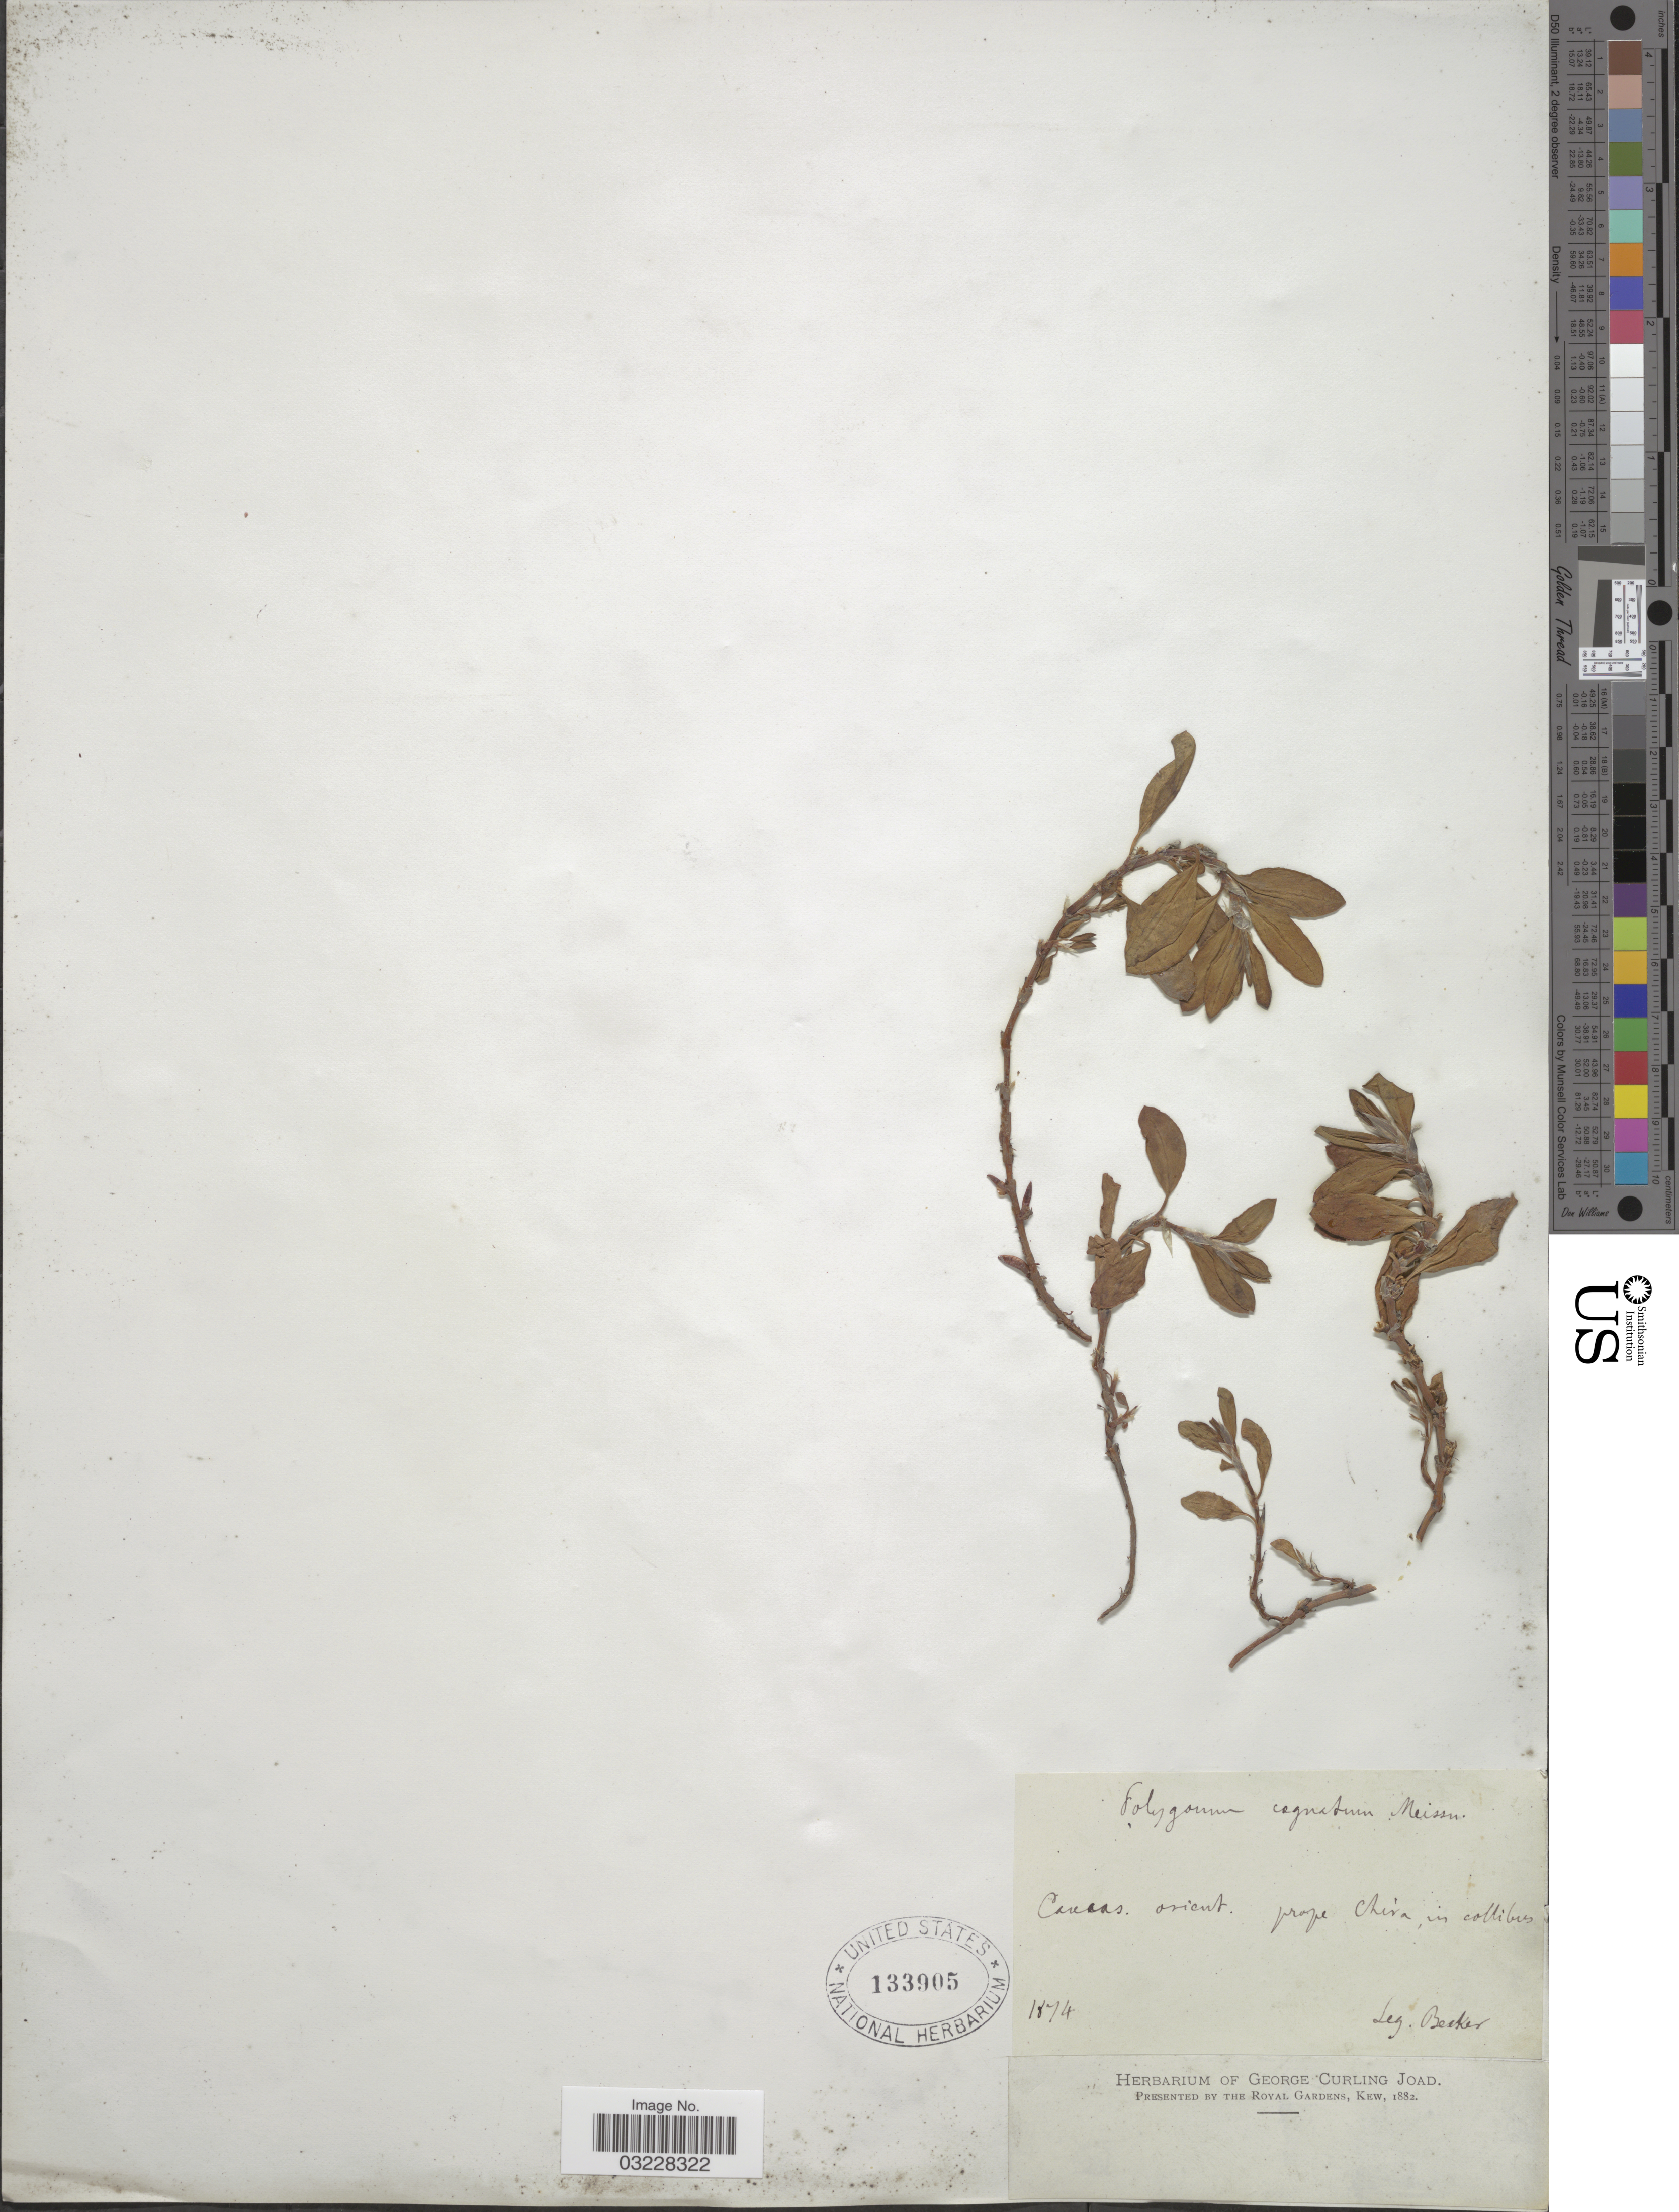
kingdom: Plantae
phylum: Tracheophyta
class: Magnoliopsida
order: Caryophyllales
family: Polygonaceae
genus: Polygonum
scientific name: Polygonum cognatum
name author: Meisn.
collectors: -. Becker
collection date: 1874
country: Uzbekistan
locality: Caucas orient. prope Chiva, in collibus.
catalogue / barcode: US 133905